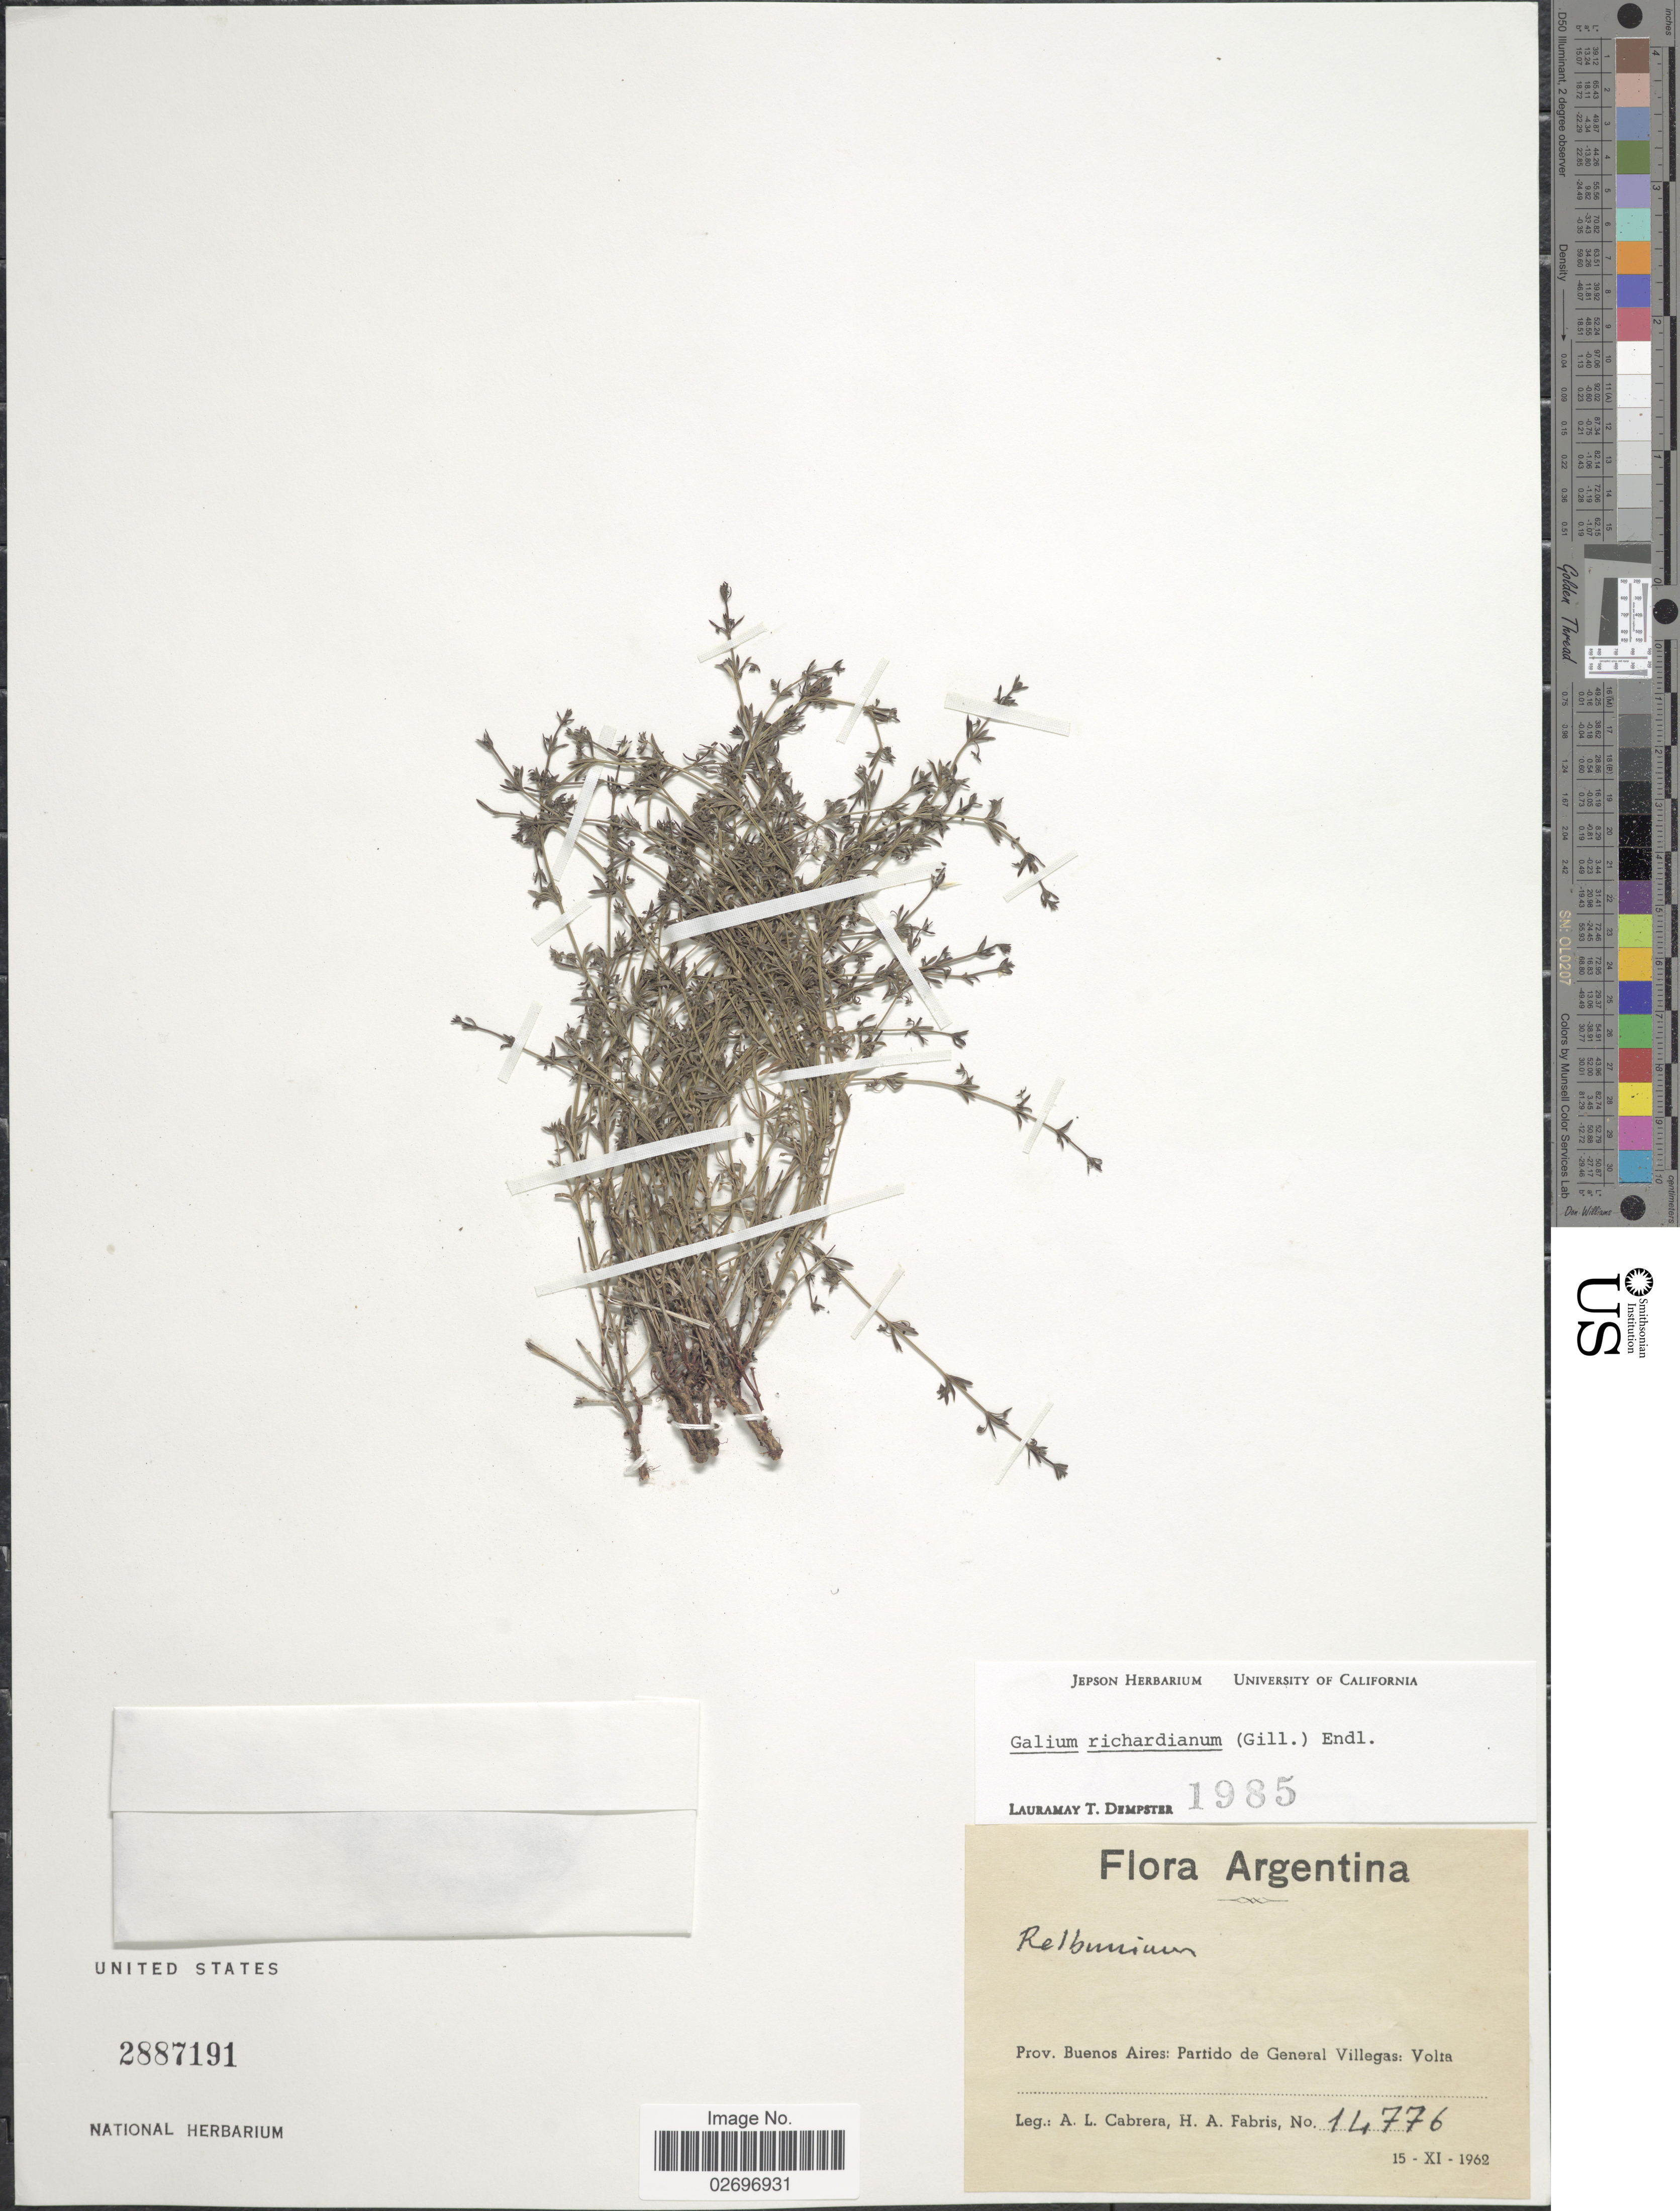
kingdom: Plantae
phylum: Tracheophyta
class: Magnoliopsida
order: Gentianales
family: Rubiaceae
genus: Galium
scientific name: Galium richardianum subsp. richardianum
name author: (Gillies ex Hook. & Arn.) Endl. ex Walp.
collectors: A. L. Cabrera & H. A. Fabris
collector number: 14776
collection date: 1962-11-15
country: Argentina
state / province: Buenos Aires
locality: Partido de General Villgeas: Volta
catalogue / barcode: US 2887191